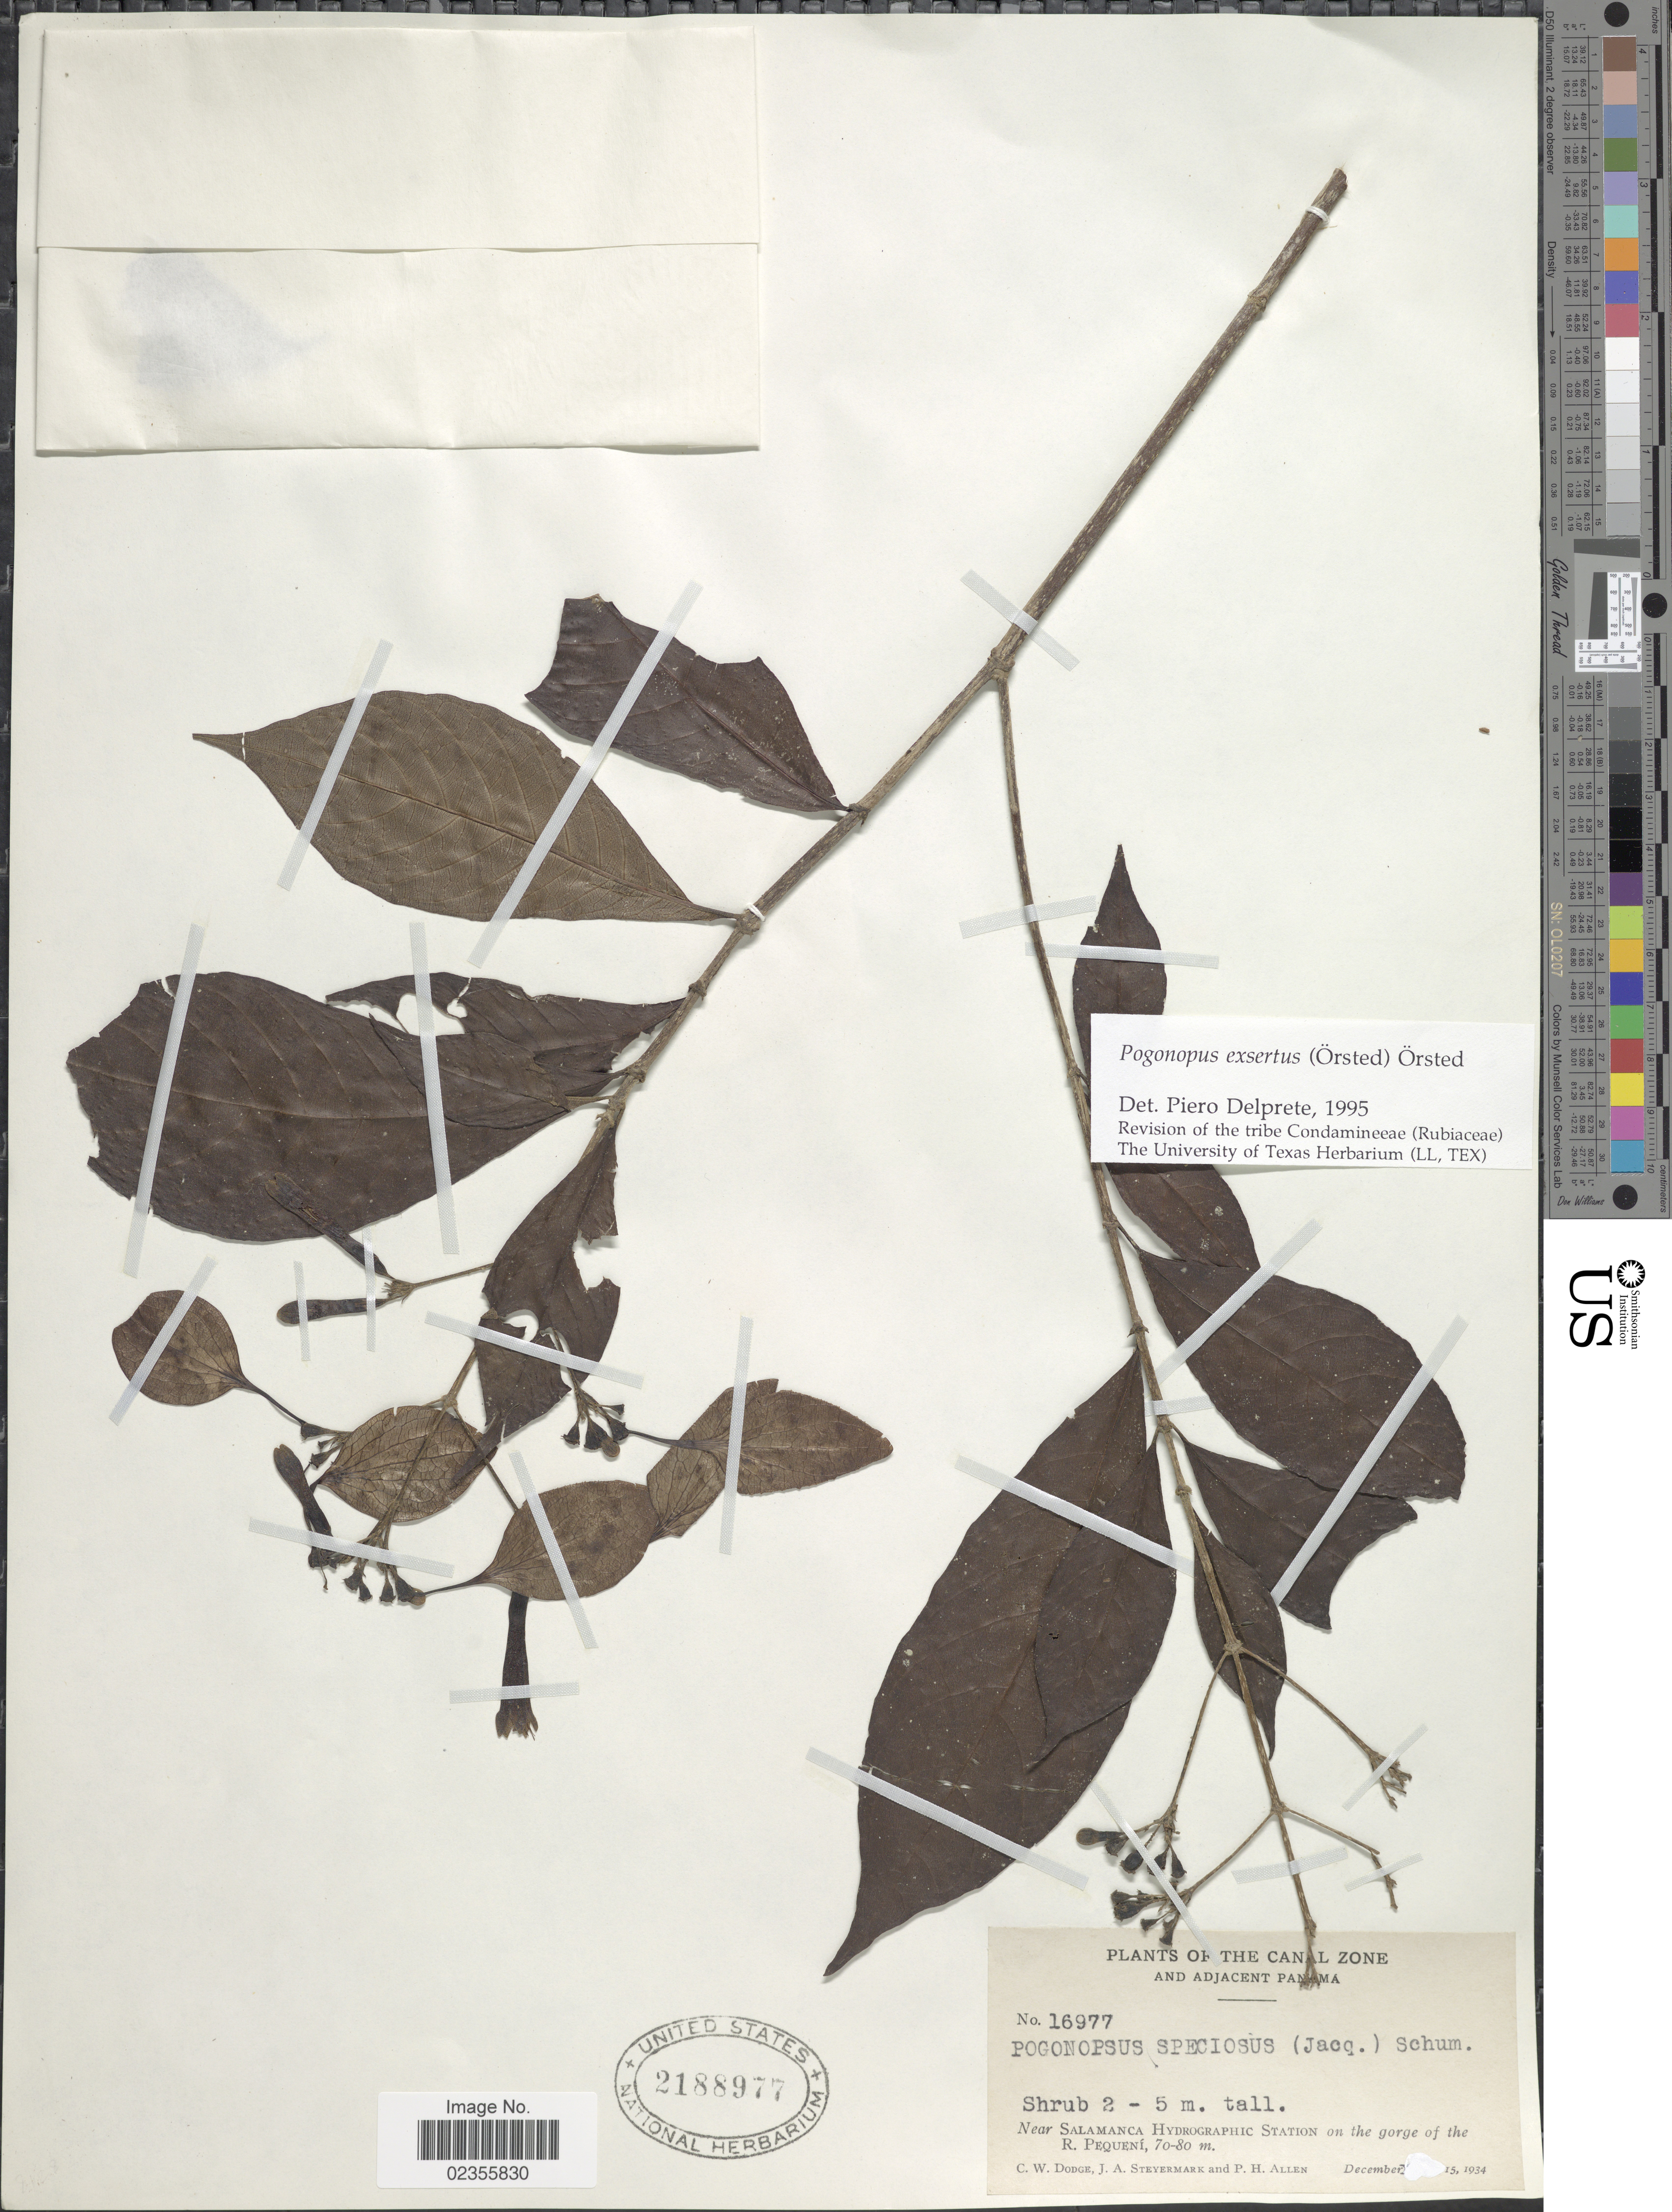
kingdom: Plantae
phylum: Tracheophyta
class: Magnoliopsida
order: Gentianales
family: Rubiaceae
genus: Pogonopus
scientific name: Pogonopus exsertus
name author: (Oerst.) Oerst.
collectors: C. Dodge, J. Steyermark & P. H. Allen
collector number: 16977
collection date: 1934-12-15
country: Panama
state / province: Colón / Panamá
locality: The Canal Zone and adjacent Panama, near Salamanca Hydrographic Station on the gorge of the R. Pequeni.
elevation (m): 70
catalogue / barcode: US 2188977